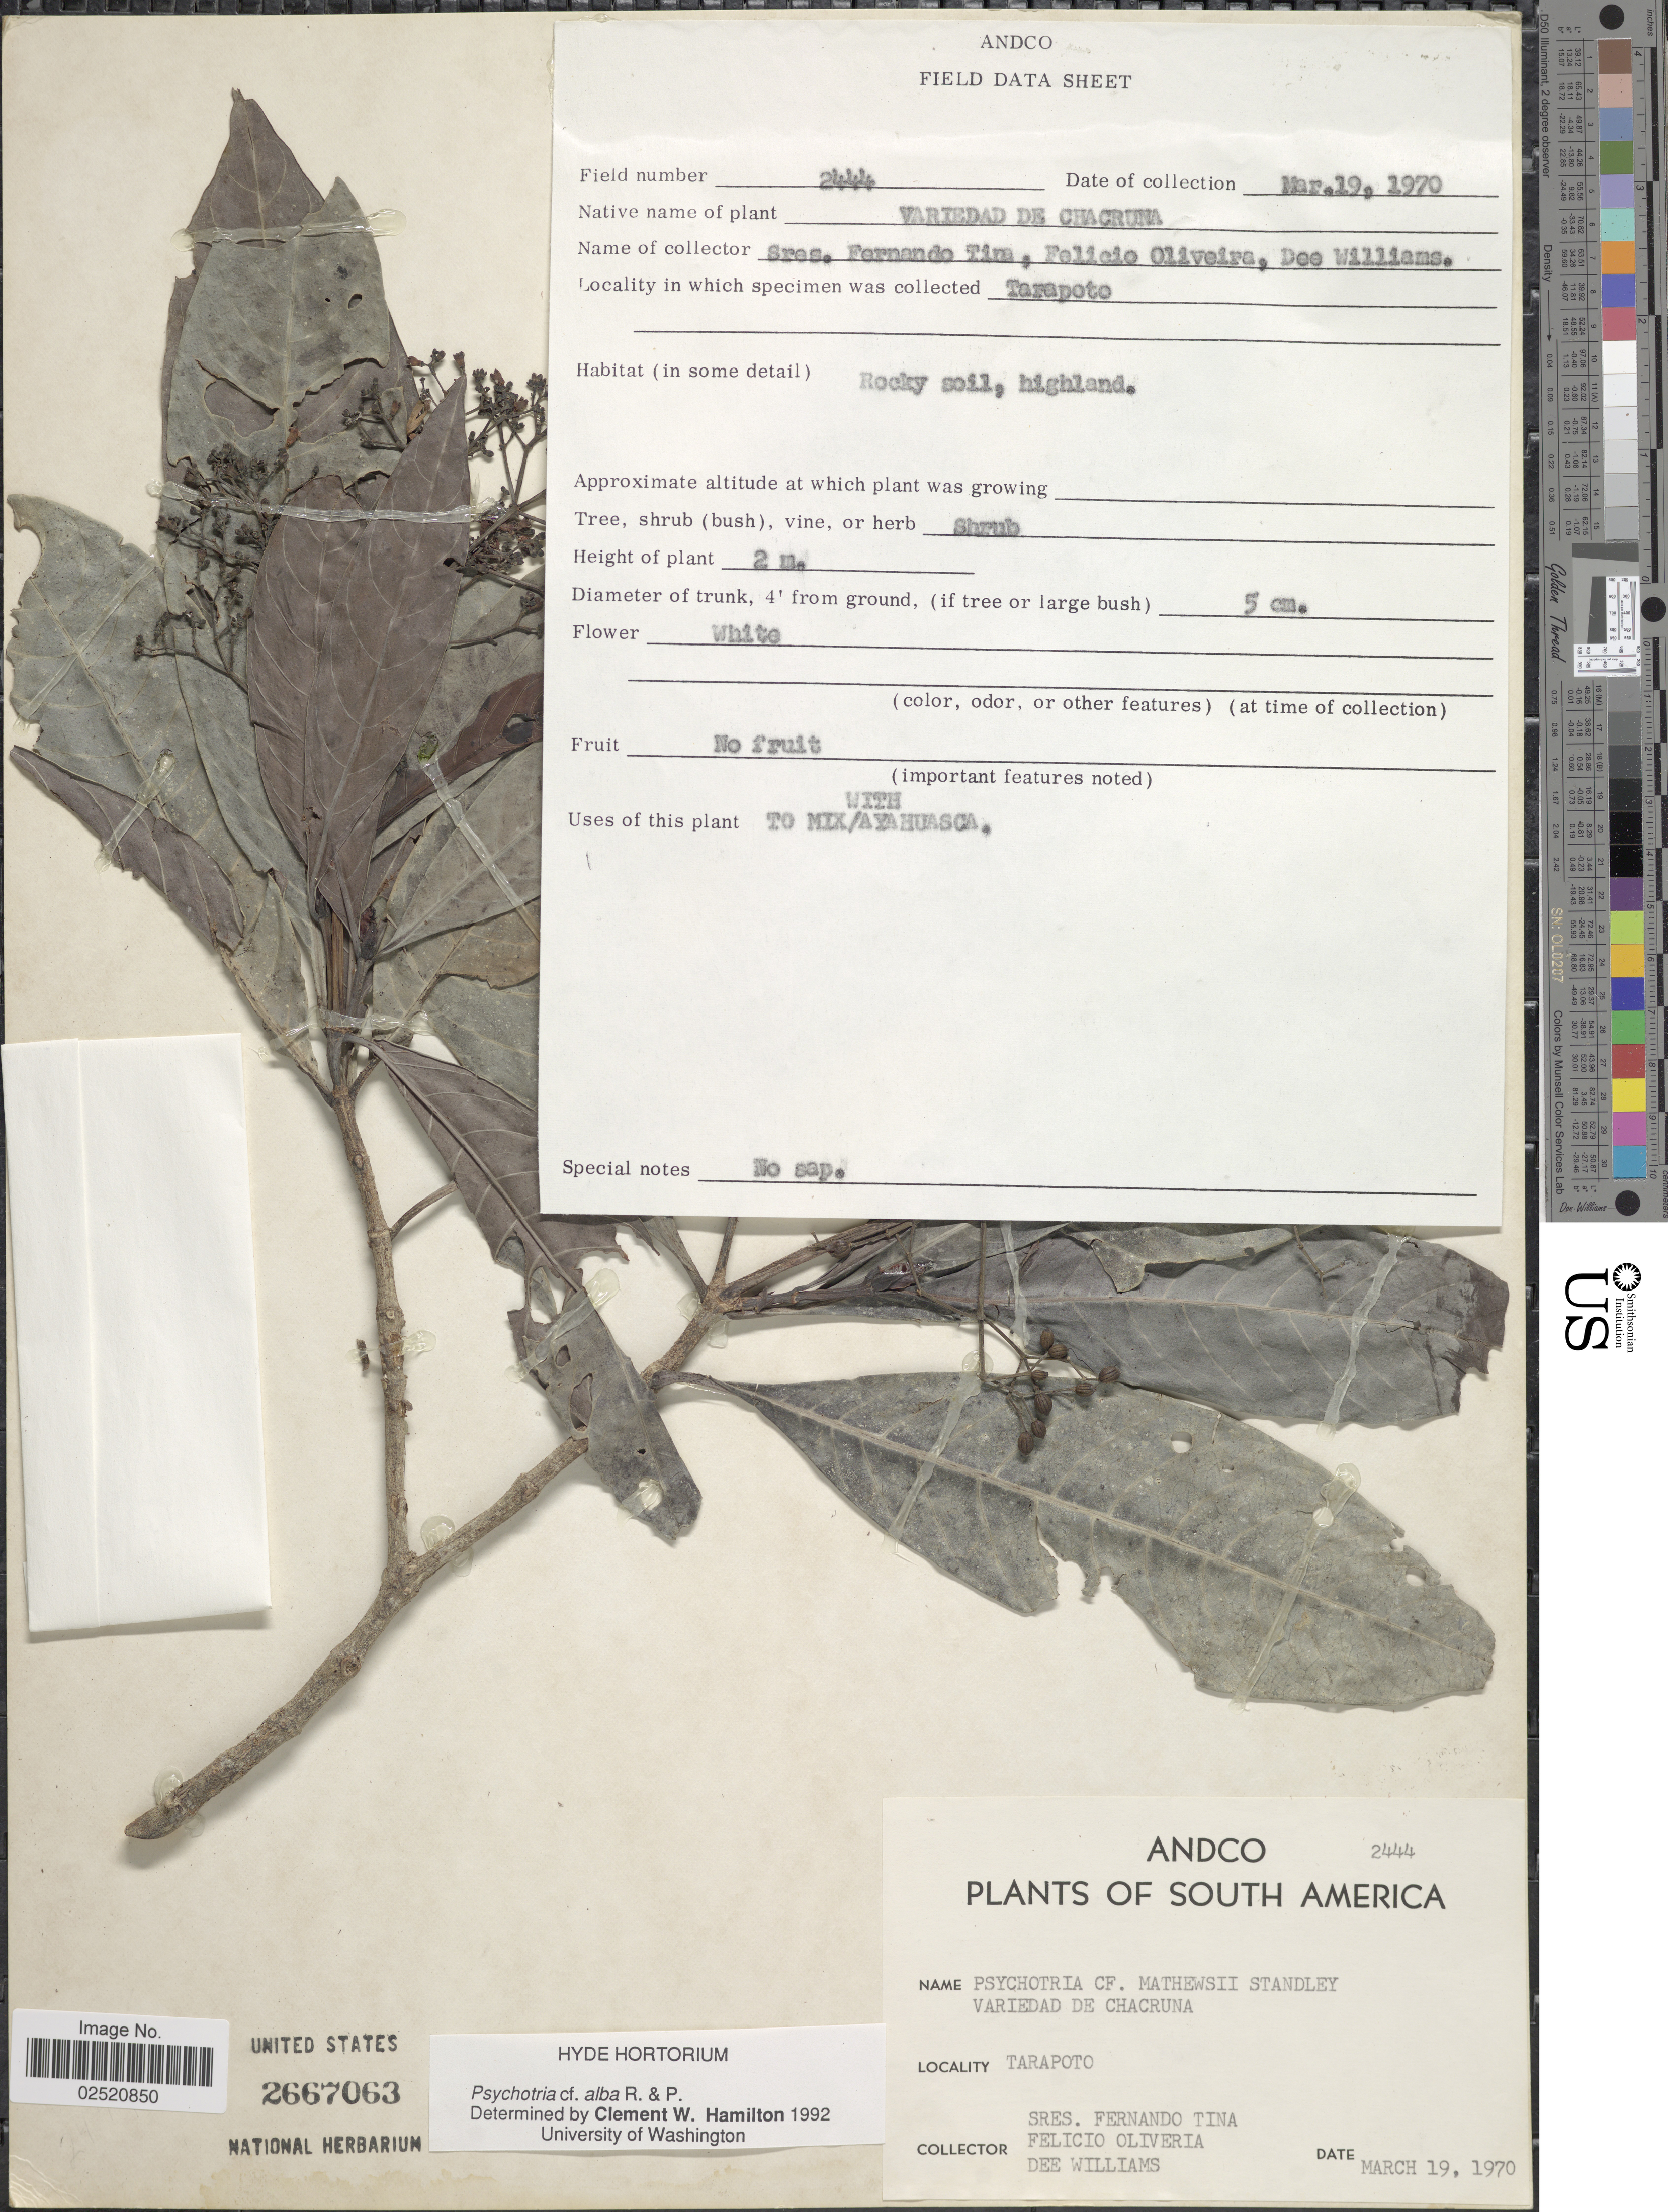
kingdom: Plantae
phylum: Tracheophyta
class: Magnoliopsida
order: Gentianales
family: Rubiaceae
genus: Psychotria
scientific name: Psychotria alba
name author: Ruiz & Pav.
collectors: F. Tina, F. Oliveira & D. Williams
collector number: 2444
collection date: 1970-03-19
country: Peru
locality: Tarapoto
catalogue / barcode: US 2667063